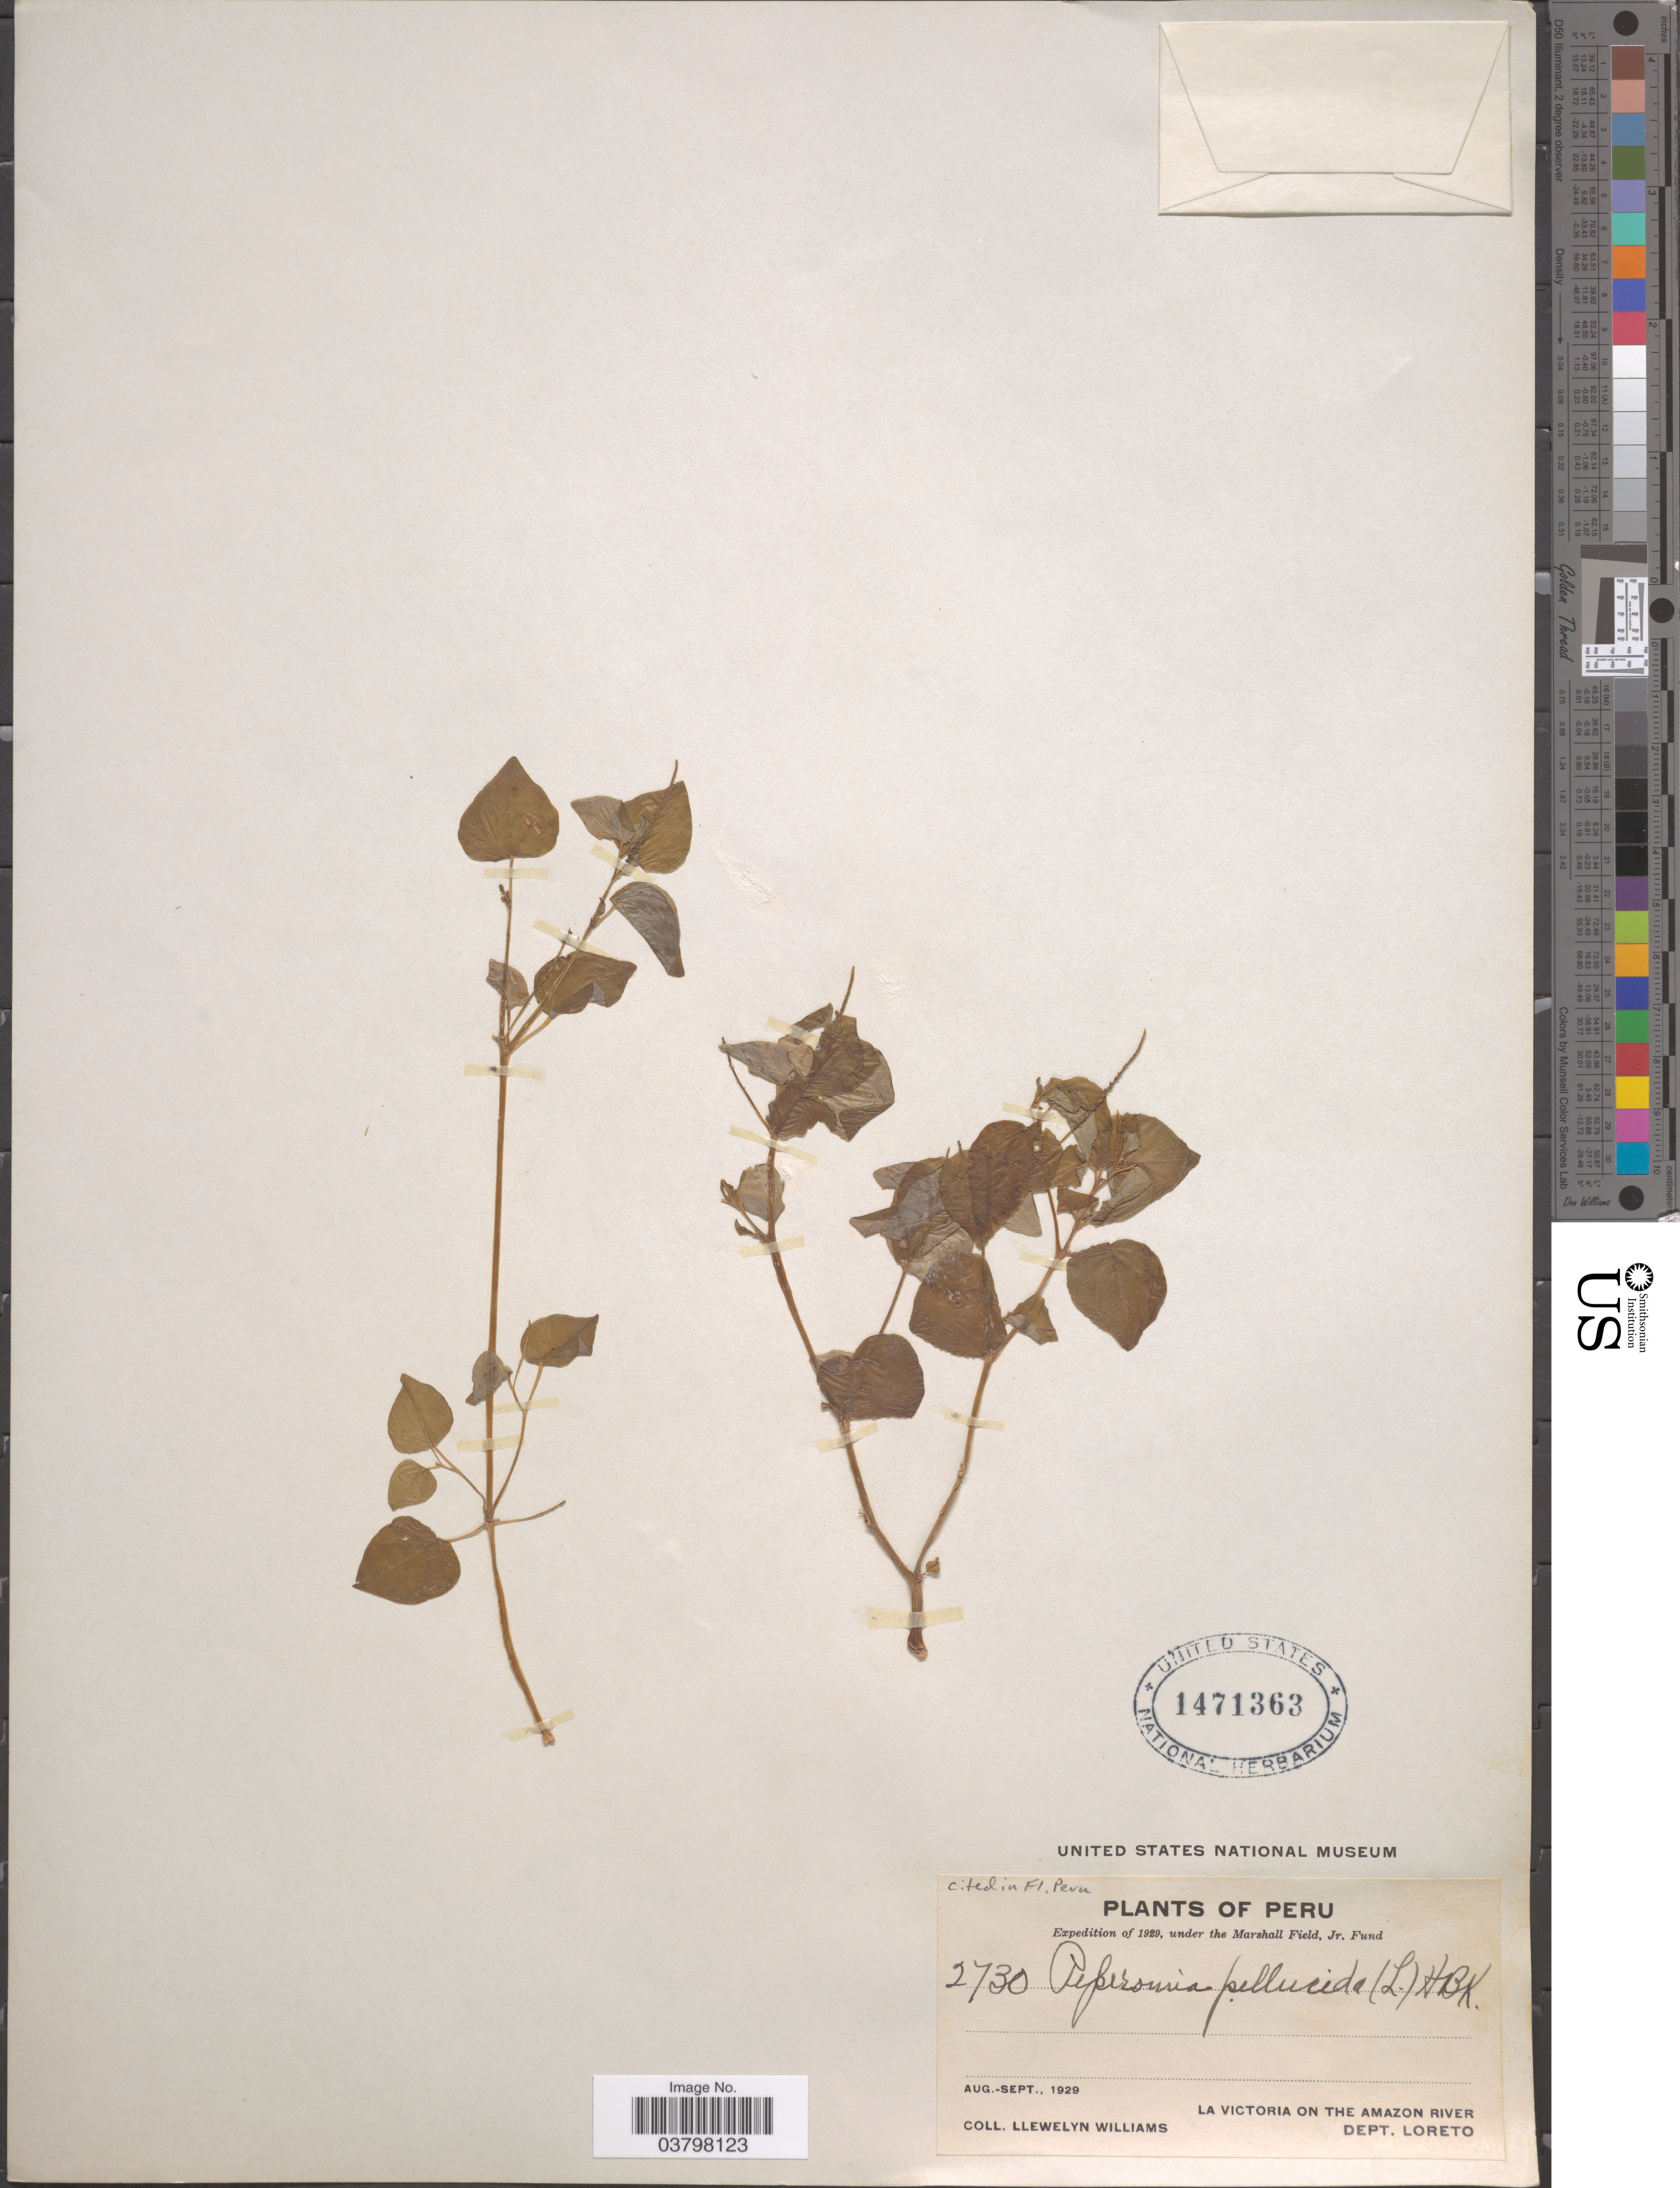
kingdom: Plantae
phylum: Tracheophyta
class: Magnoliopsida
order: Piperales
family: Piperaceae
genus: Peperomia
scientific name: Peperomia pellucida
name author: (L.) Kunth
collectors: Ll. Williams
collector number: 2730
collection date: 1929-08/1929-09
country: Peru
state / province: Loreto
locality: La Victoria on the Amazon River. Dept. Loreto.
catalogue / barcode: US 1471363